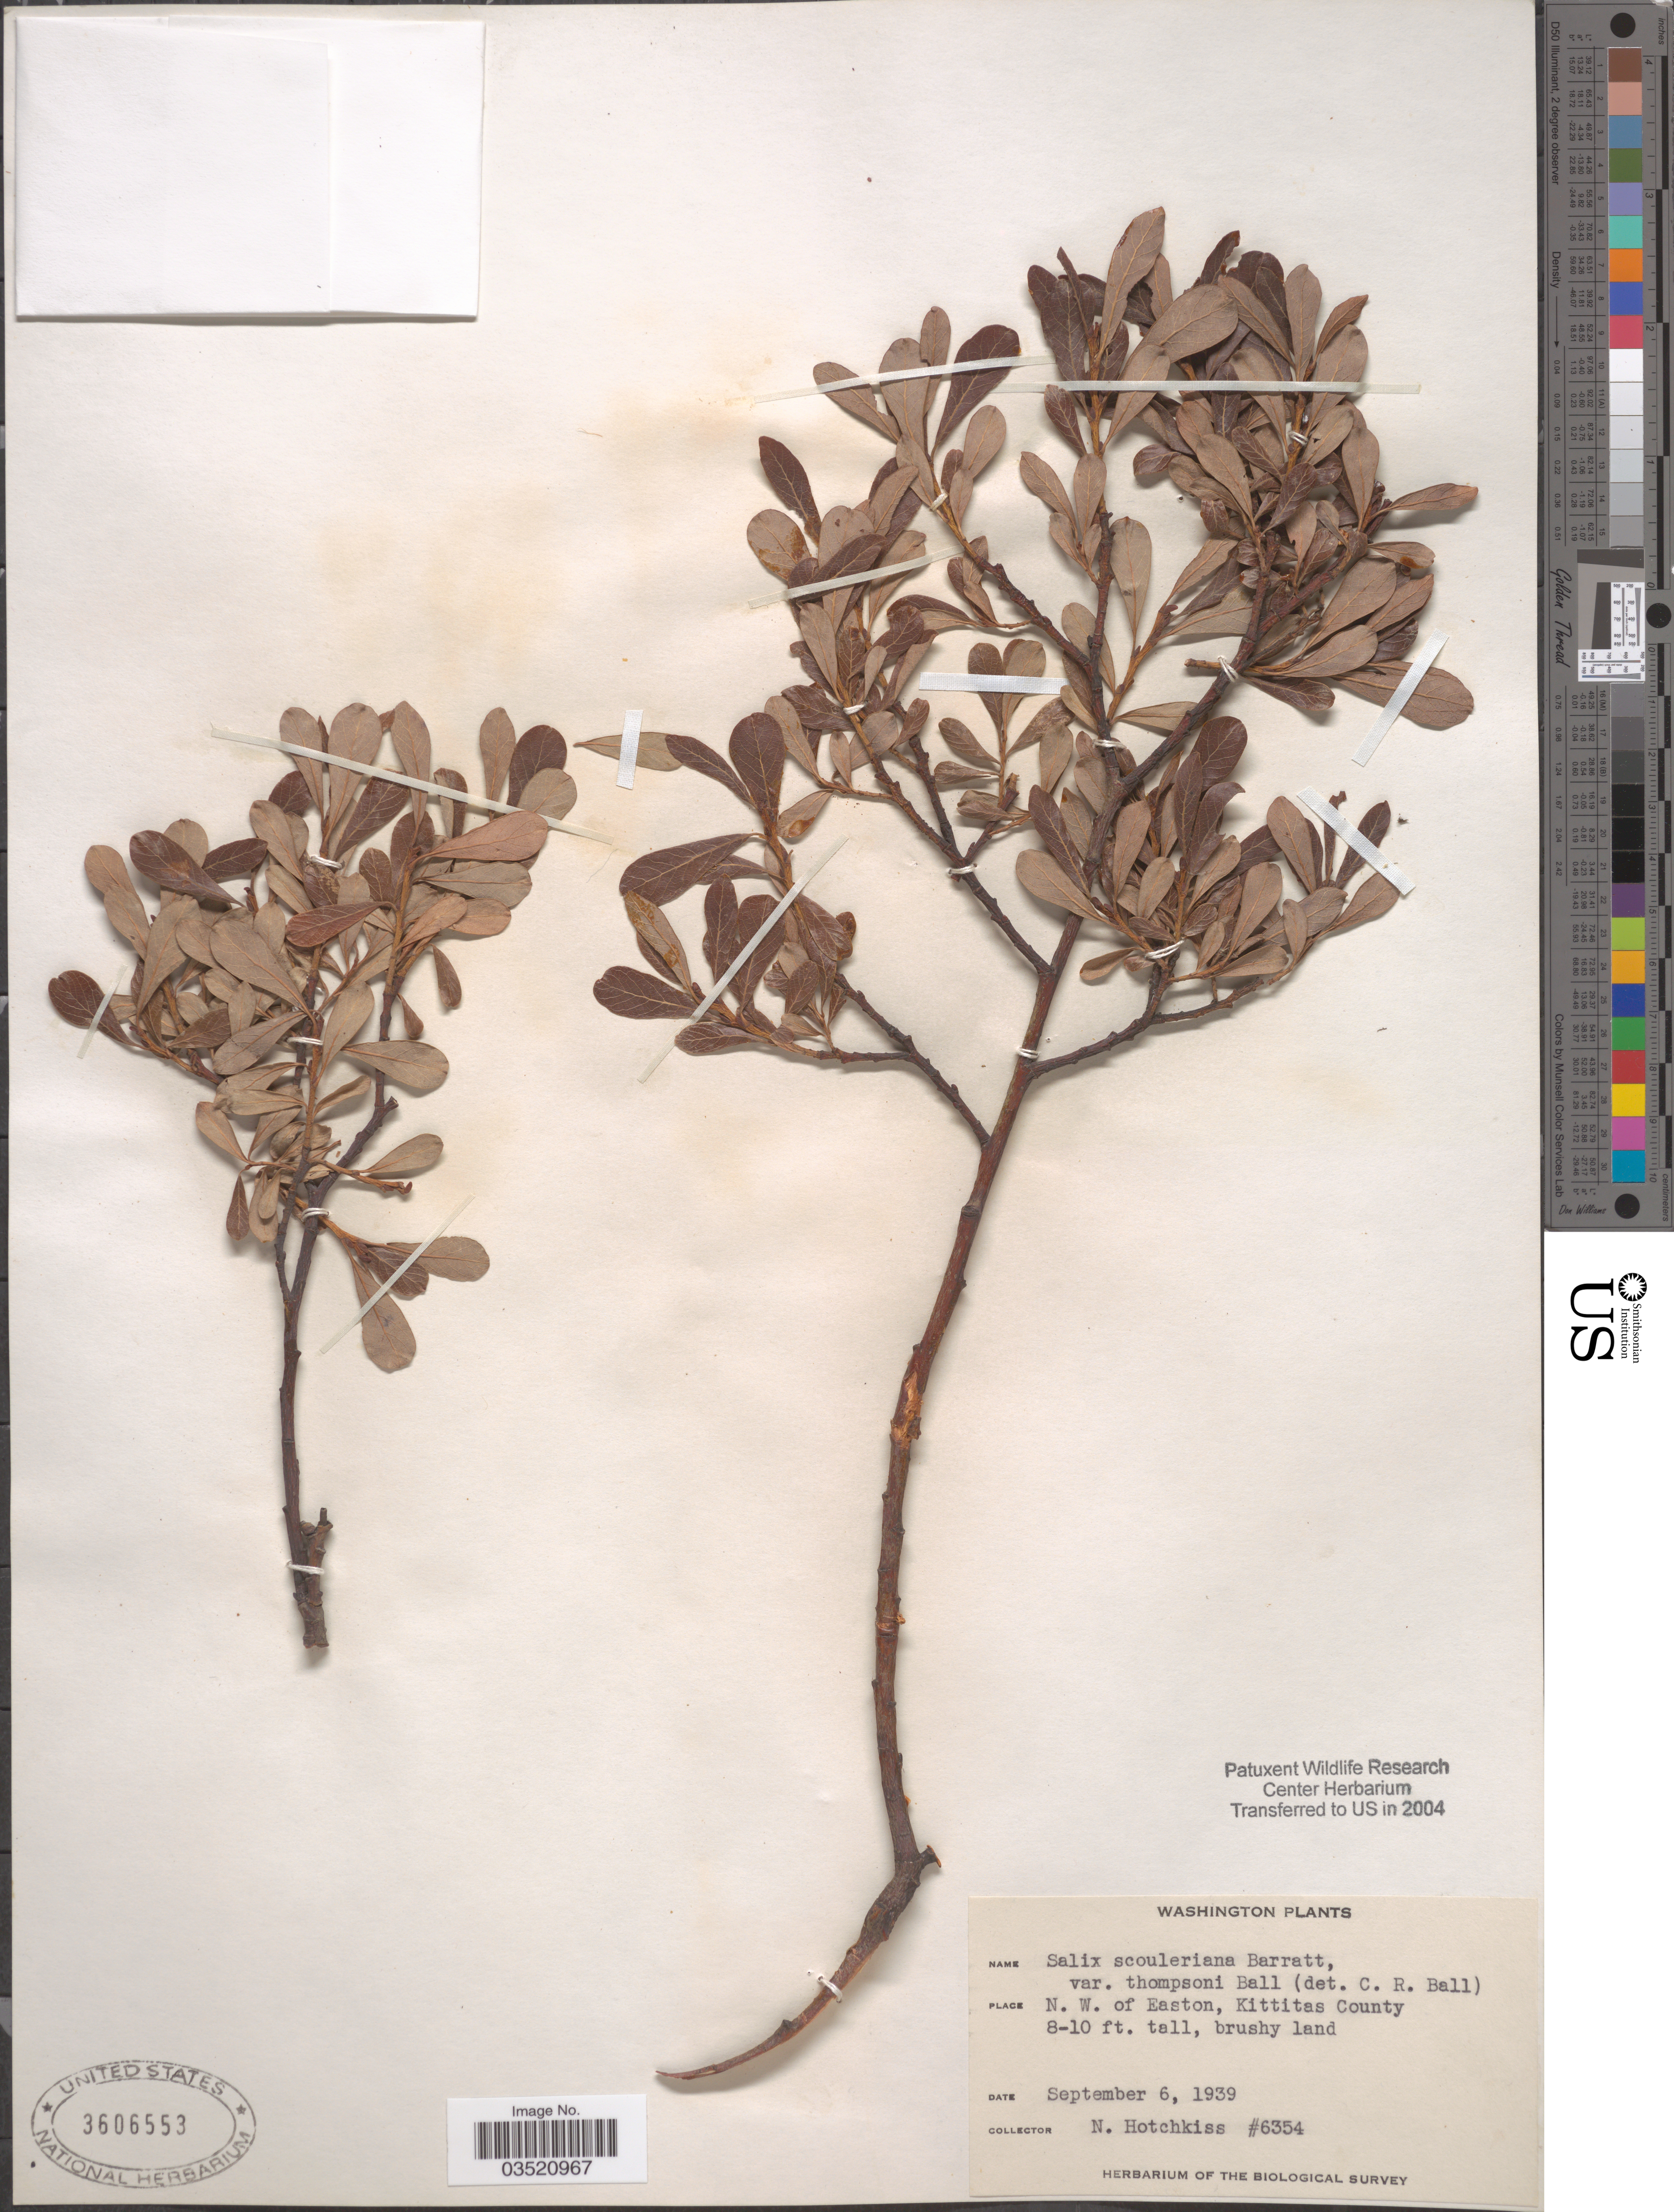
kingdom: Plantae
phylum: Tracheophyta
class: Magnoliopsida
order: Malpighiales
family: Salicaceae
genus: Salix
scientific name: Salix scouleriana var. thompsonii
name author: C.R. Ball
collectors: N. Hotchkiss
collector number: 6354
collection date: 1939-09-06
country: United States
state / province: Washington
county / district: Kittitas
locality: N. W. of Easton, Kittitas County.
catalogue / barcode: US 3606553